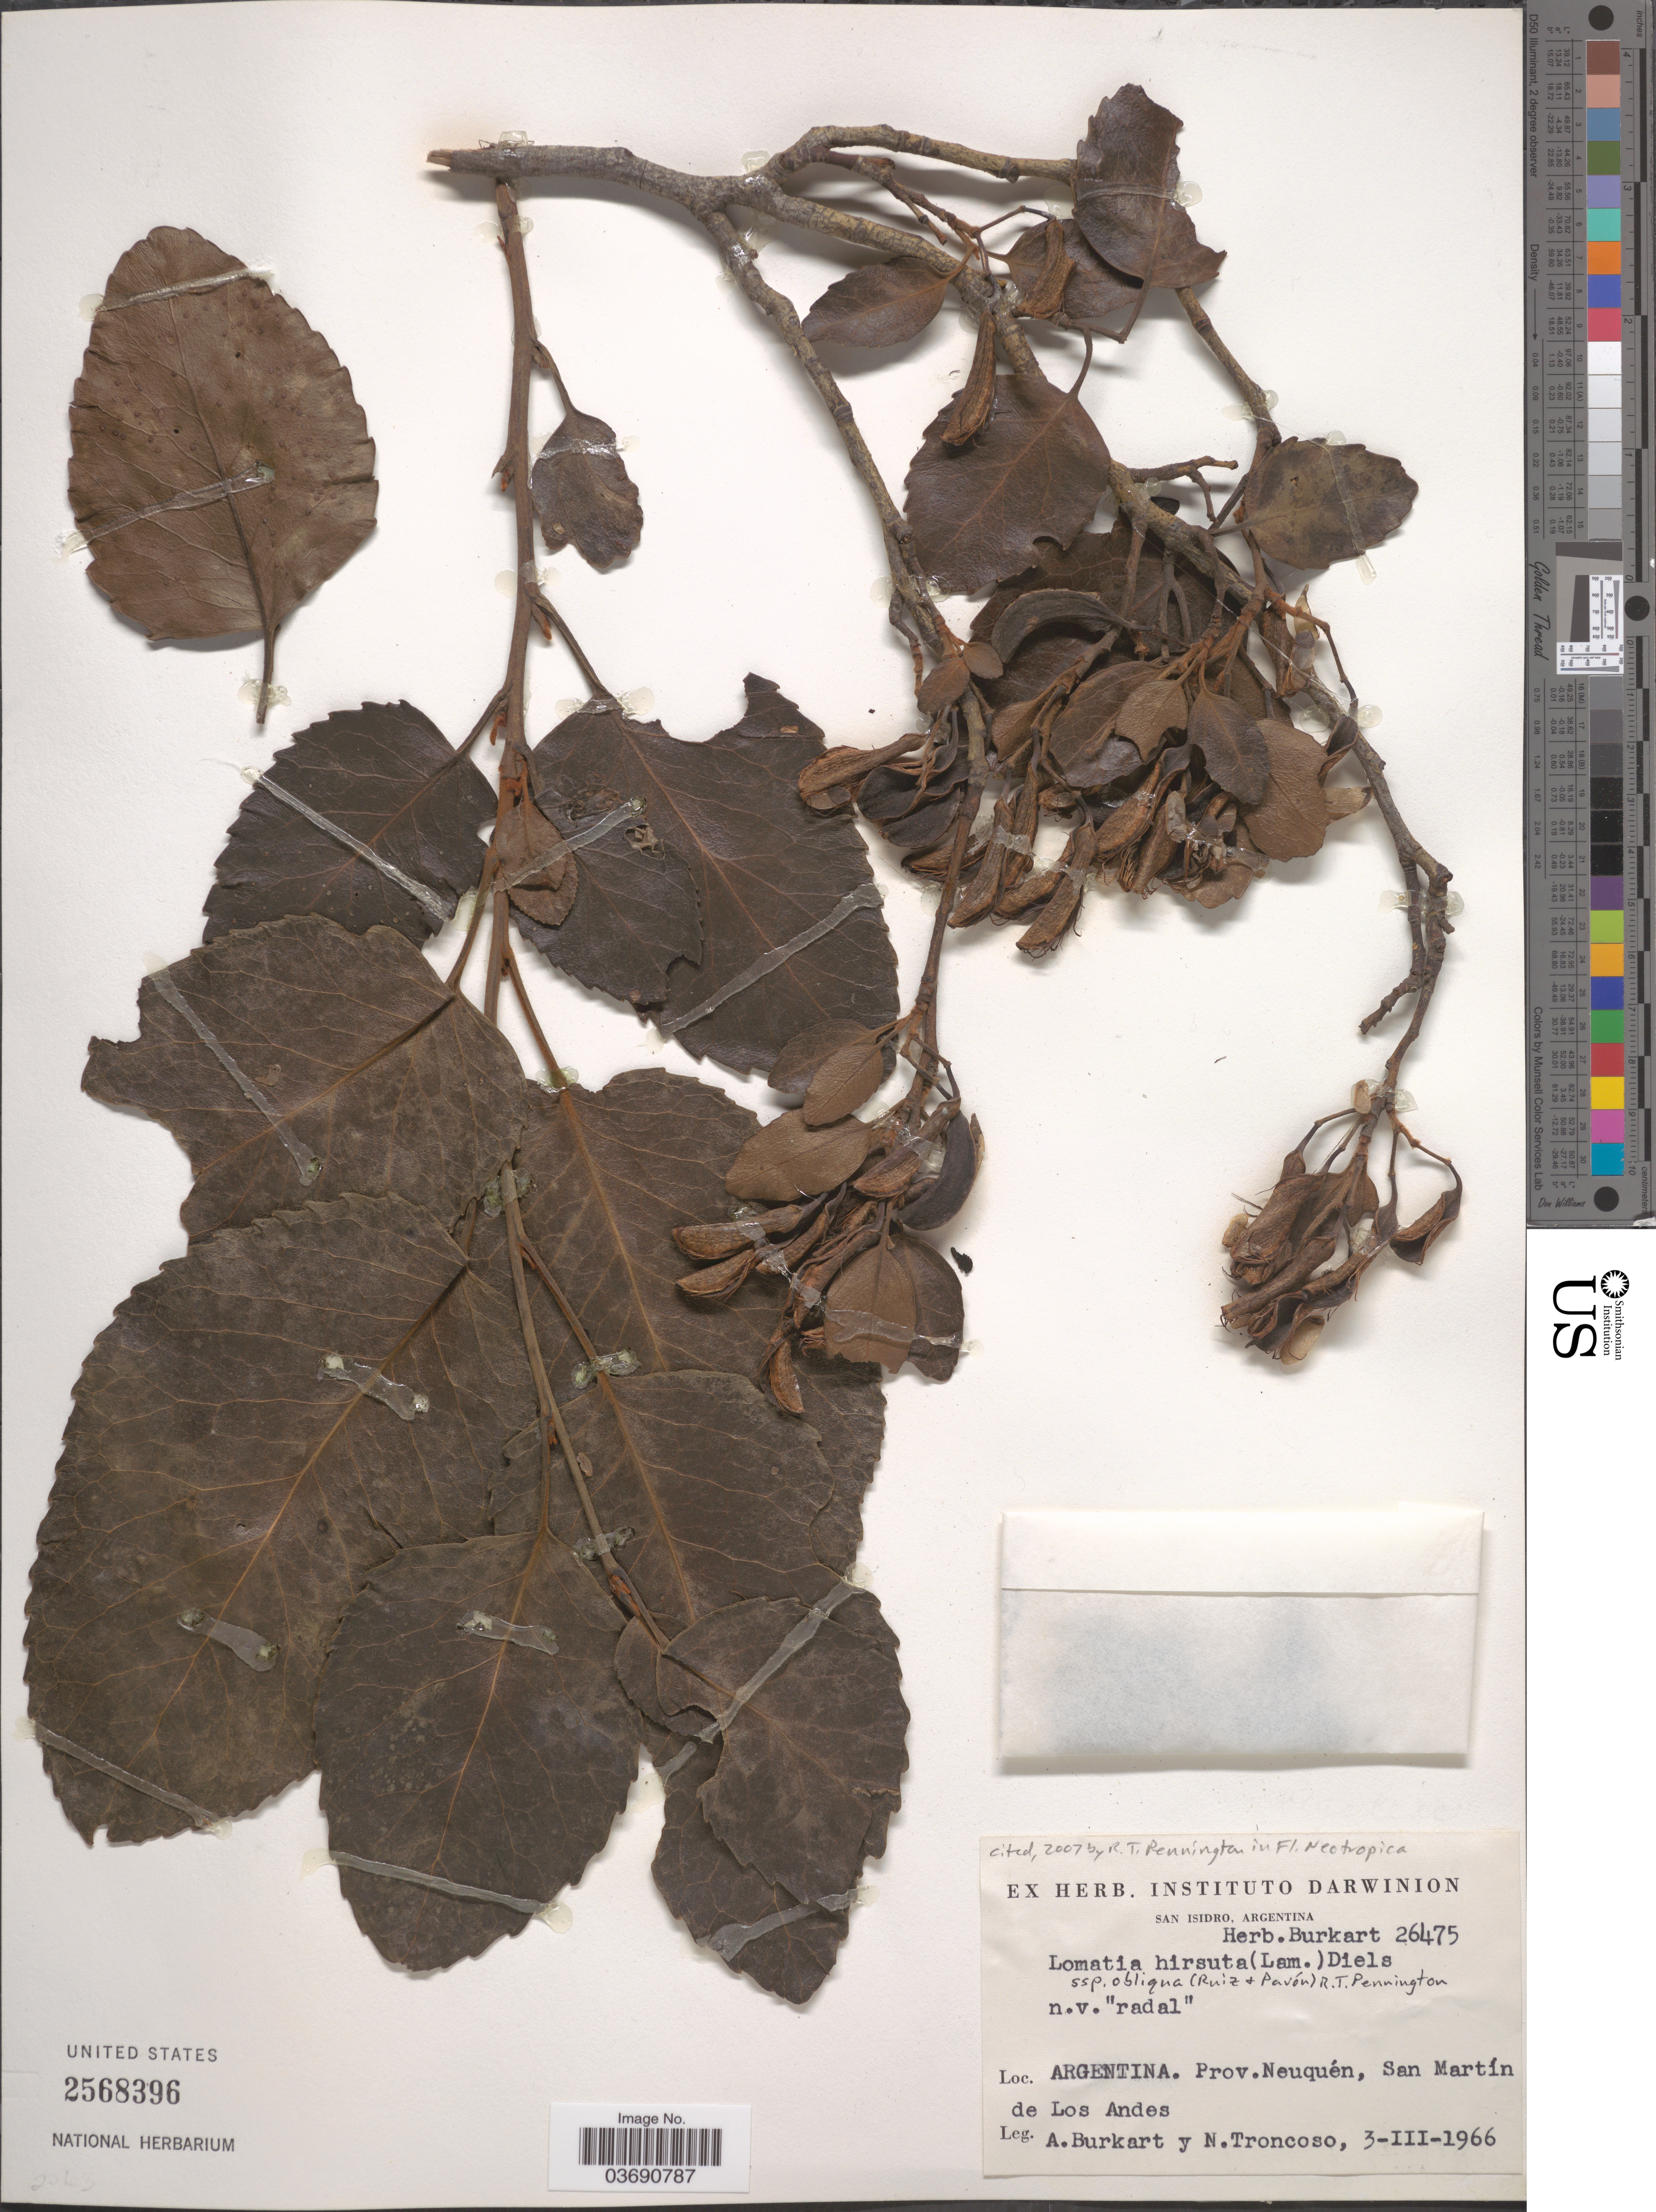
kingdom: Plantae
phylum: Tracheophyta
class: Magnoliopsida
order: Proteales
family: Proteaceae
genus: Lomatia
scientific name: Lomatia hirsuta subsp. obliqua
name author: (Ruiz & Pav.) R.T. Penn.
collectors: A. E. Burkart & N. Troncoso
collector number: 26475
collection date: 1966-03-03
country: Argentina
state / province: Neuquen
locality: Prov. Neuquén, San Martín de Los Andes.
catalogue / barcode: US 2568396